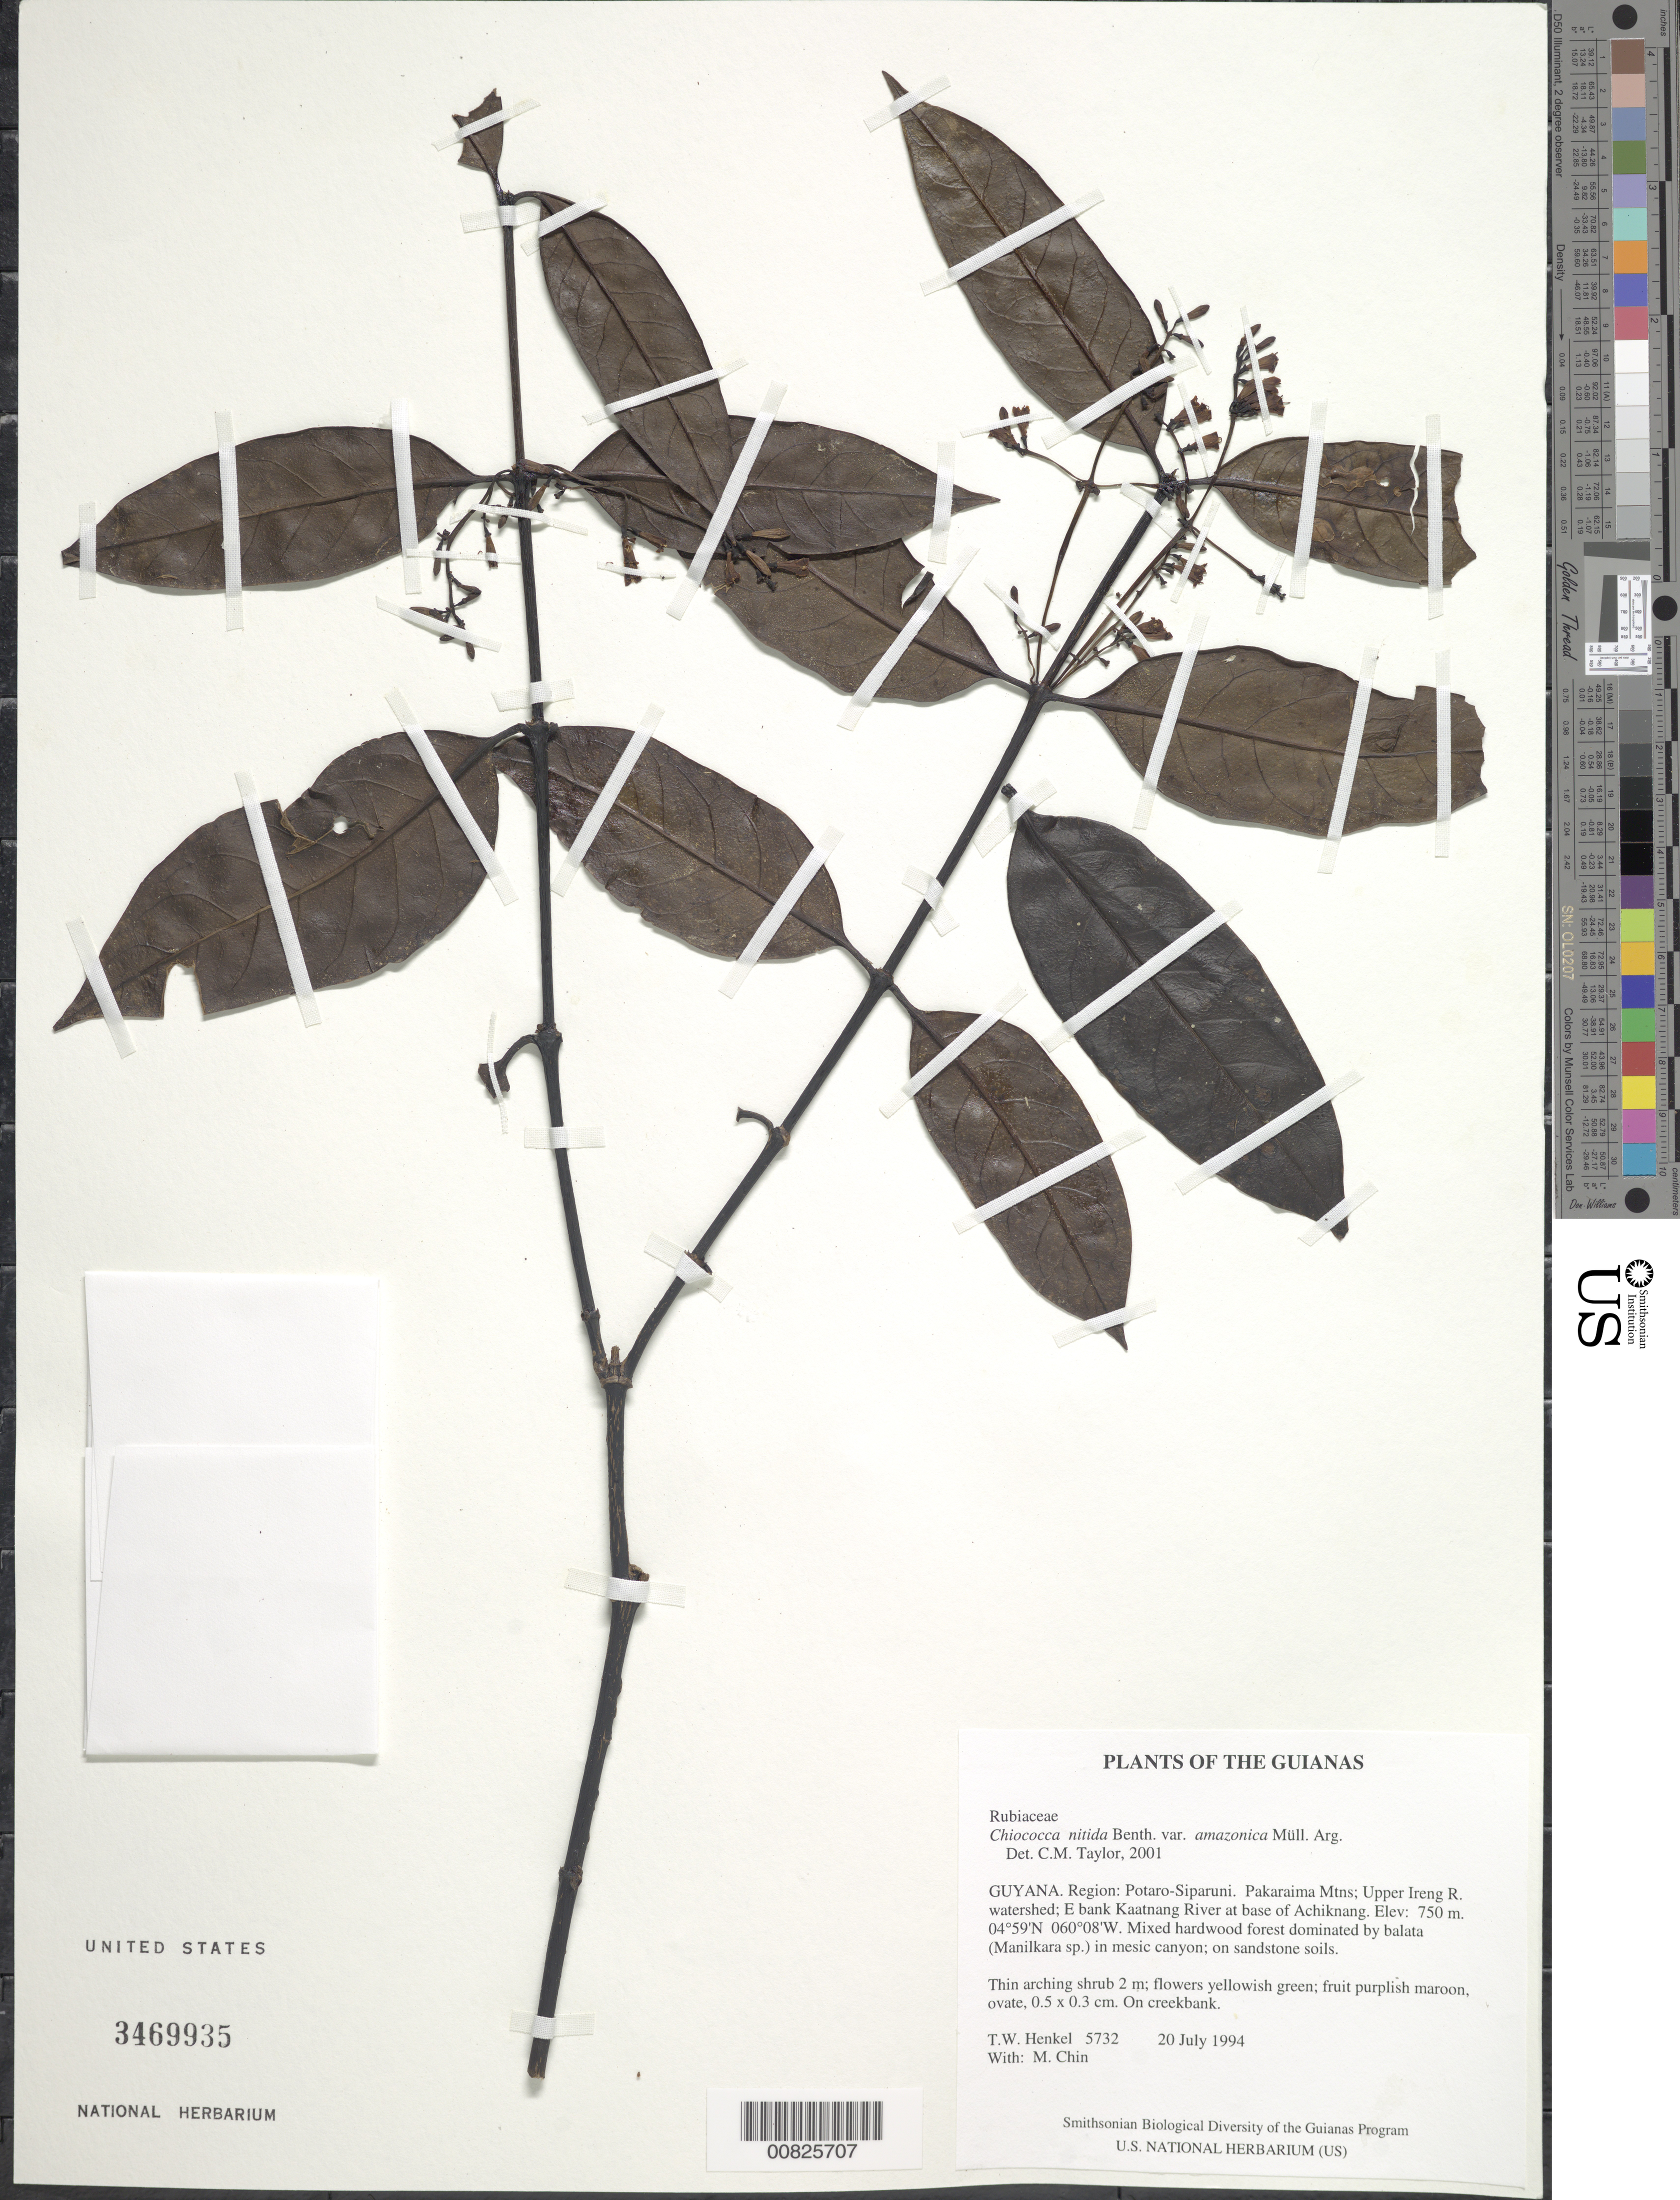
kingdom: Plantae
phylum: Tracheophyta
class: Magnoliopsida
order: Gentianales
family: Rubiaceae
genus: Chiococca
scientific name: Chiococca nitida var. amazonica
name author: Müll. Arg.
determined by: Taylor, Charlotte M.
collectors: T. Henkel & M. Chin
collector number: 5732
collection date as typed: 20 July 1994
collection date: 1994-07-20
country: Guyana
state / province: Potaro-Siparuni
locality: Pakaraima Mtns; Upper Ireng R. watershed; E bank Kaatnang River at base of Achiknang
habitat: Mixed hardwood forest dominated by balata (Manilkara sp.) in mesic canyon; on sandstone soils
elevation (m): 750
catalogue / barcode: US 3469935